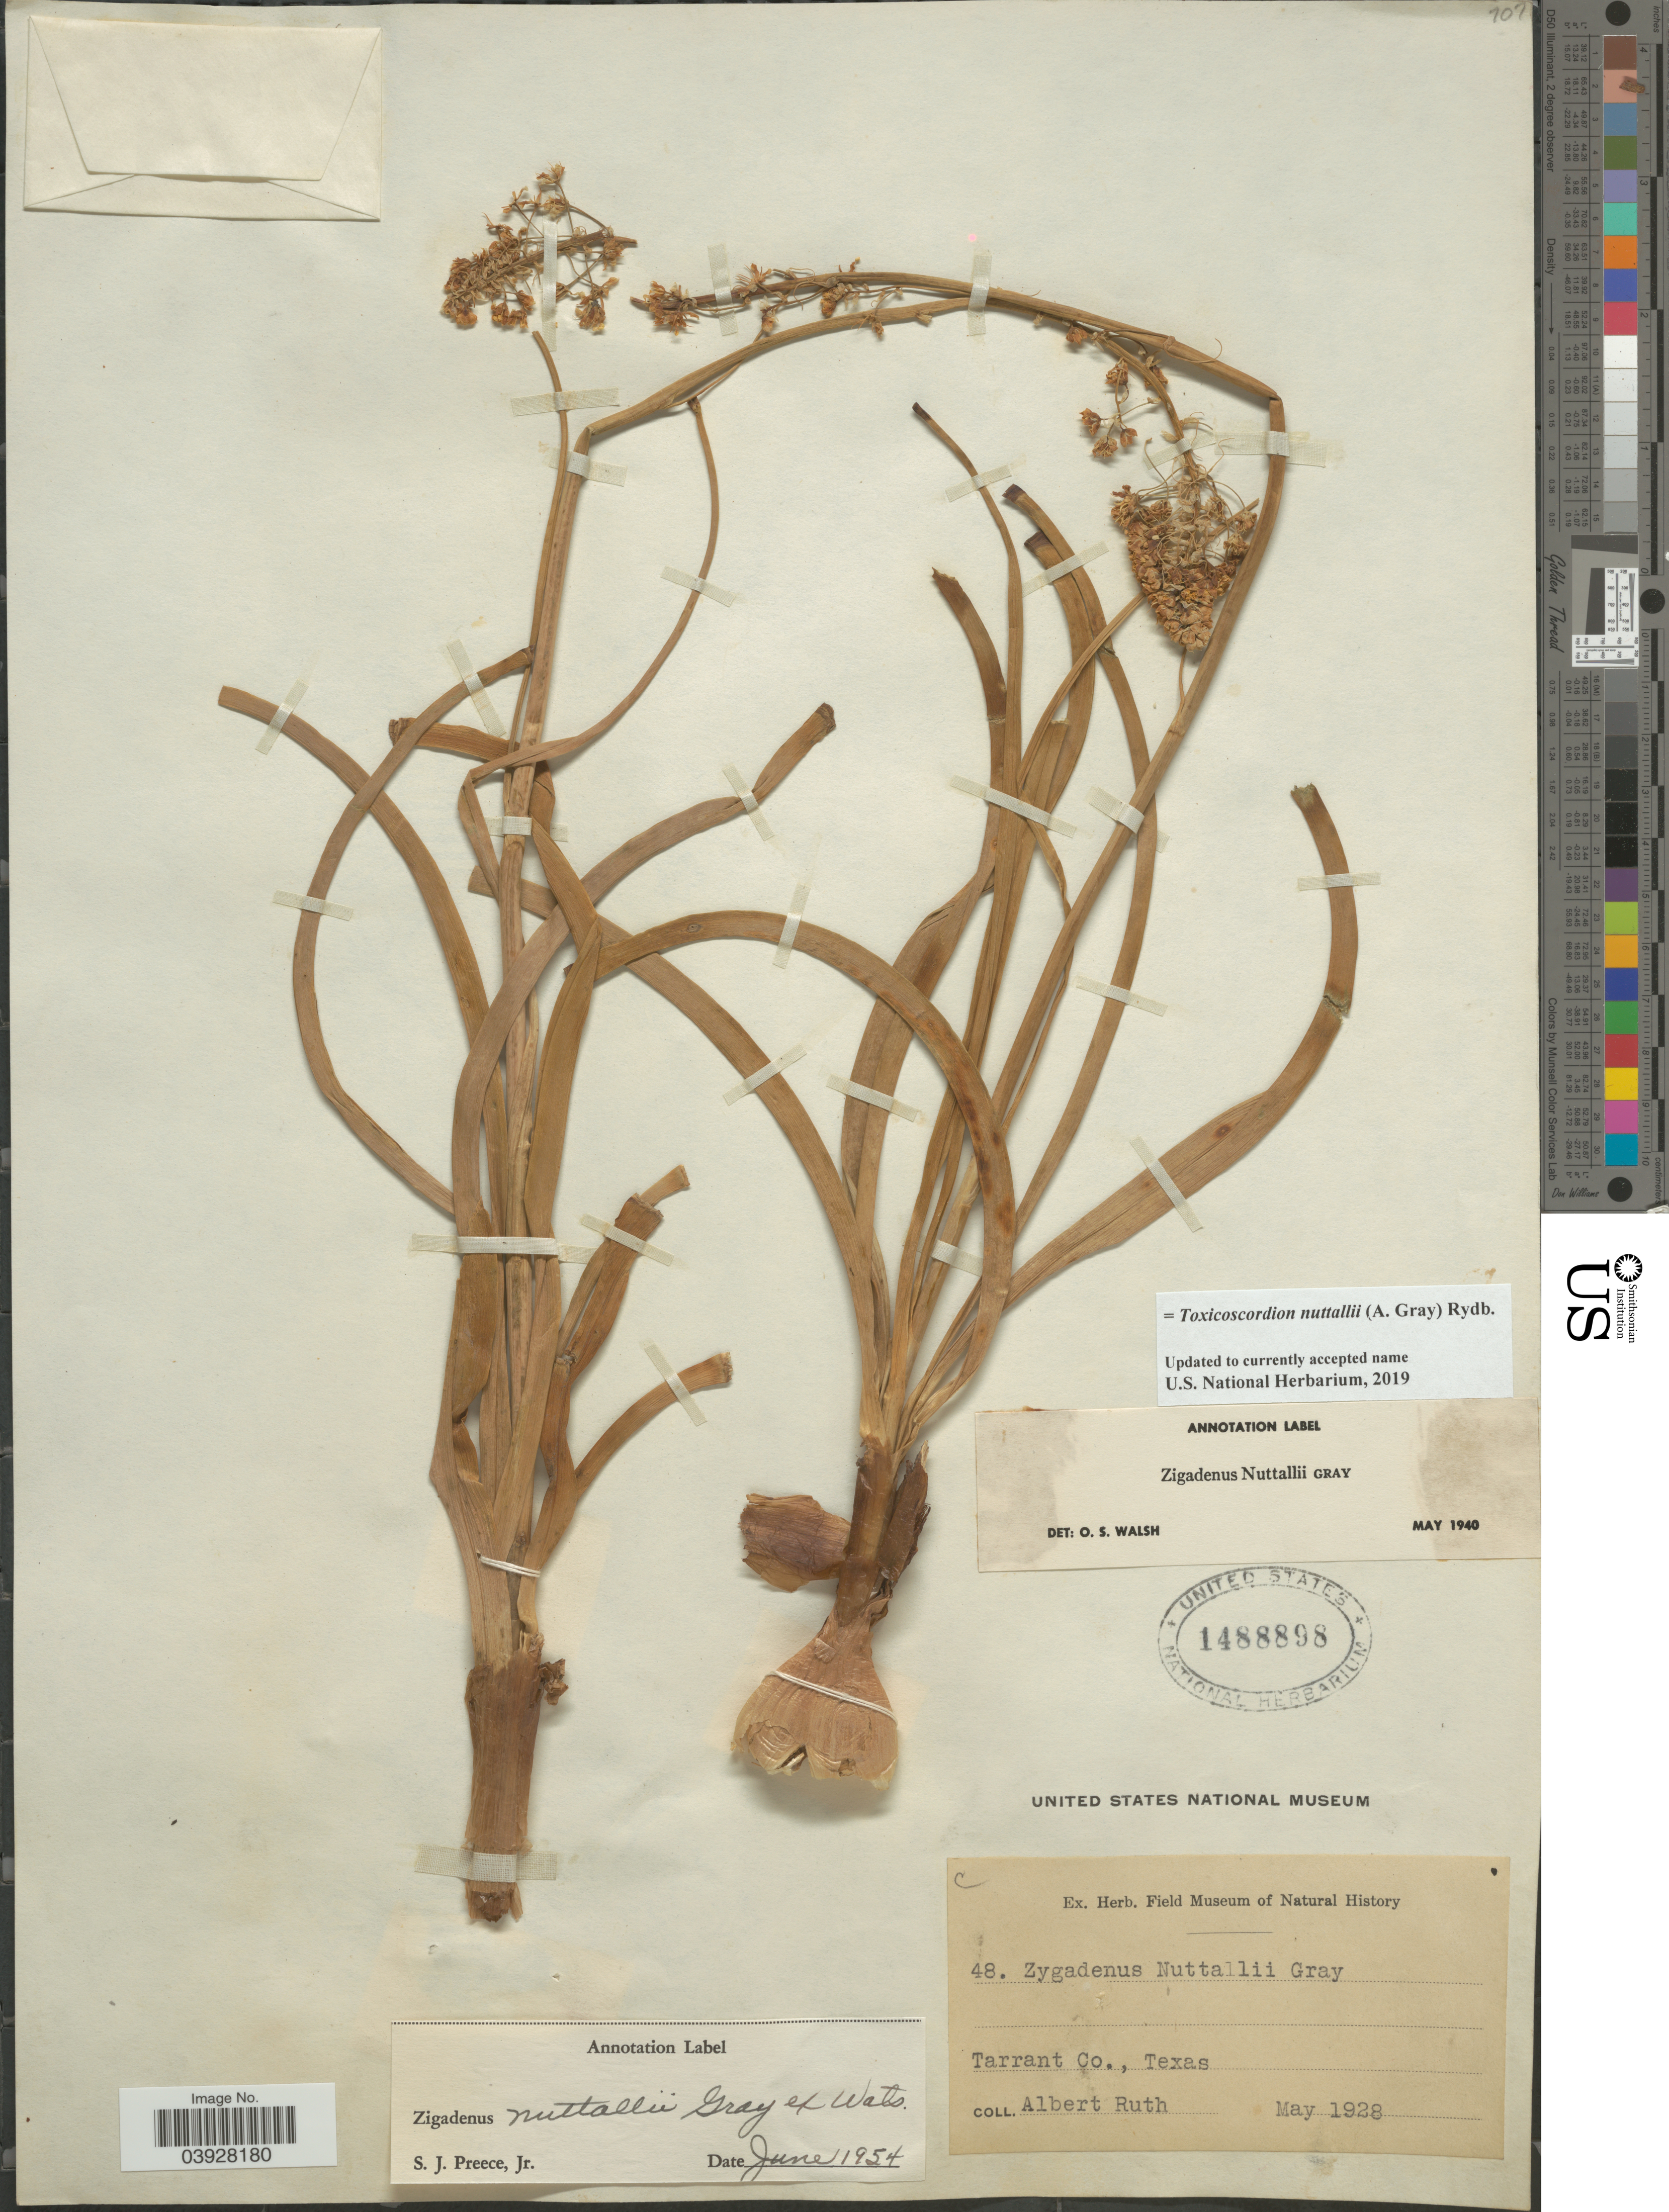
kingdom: Plantae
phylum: Tracheophyta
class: Liliopsida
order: Liliales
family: Melanthiaceae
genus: Toxicoscordion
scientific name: Toxicoscordion nuttallii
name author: (A. Gray) Rydb.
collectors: A. Ruth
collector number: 48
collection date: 1928-05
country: United States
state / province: Texas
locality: Tarrant Co.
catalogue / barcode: US 1488898